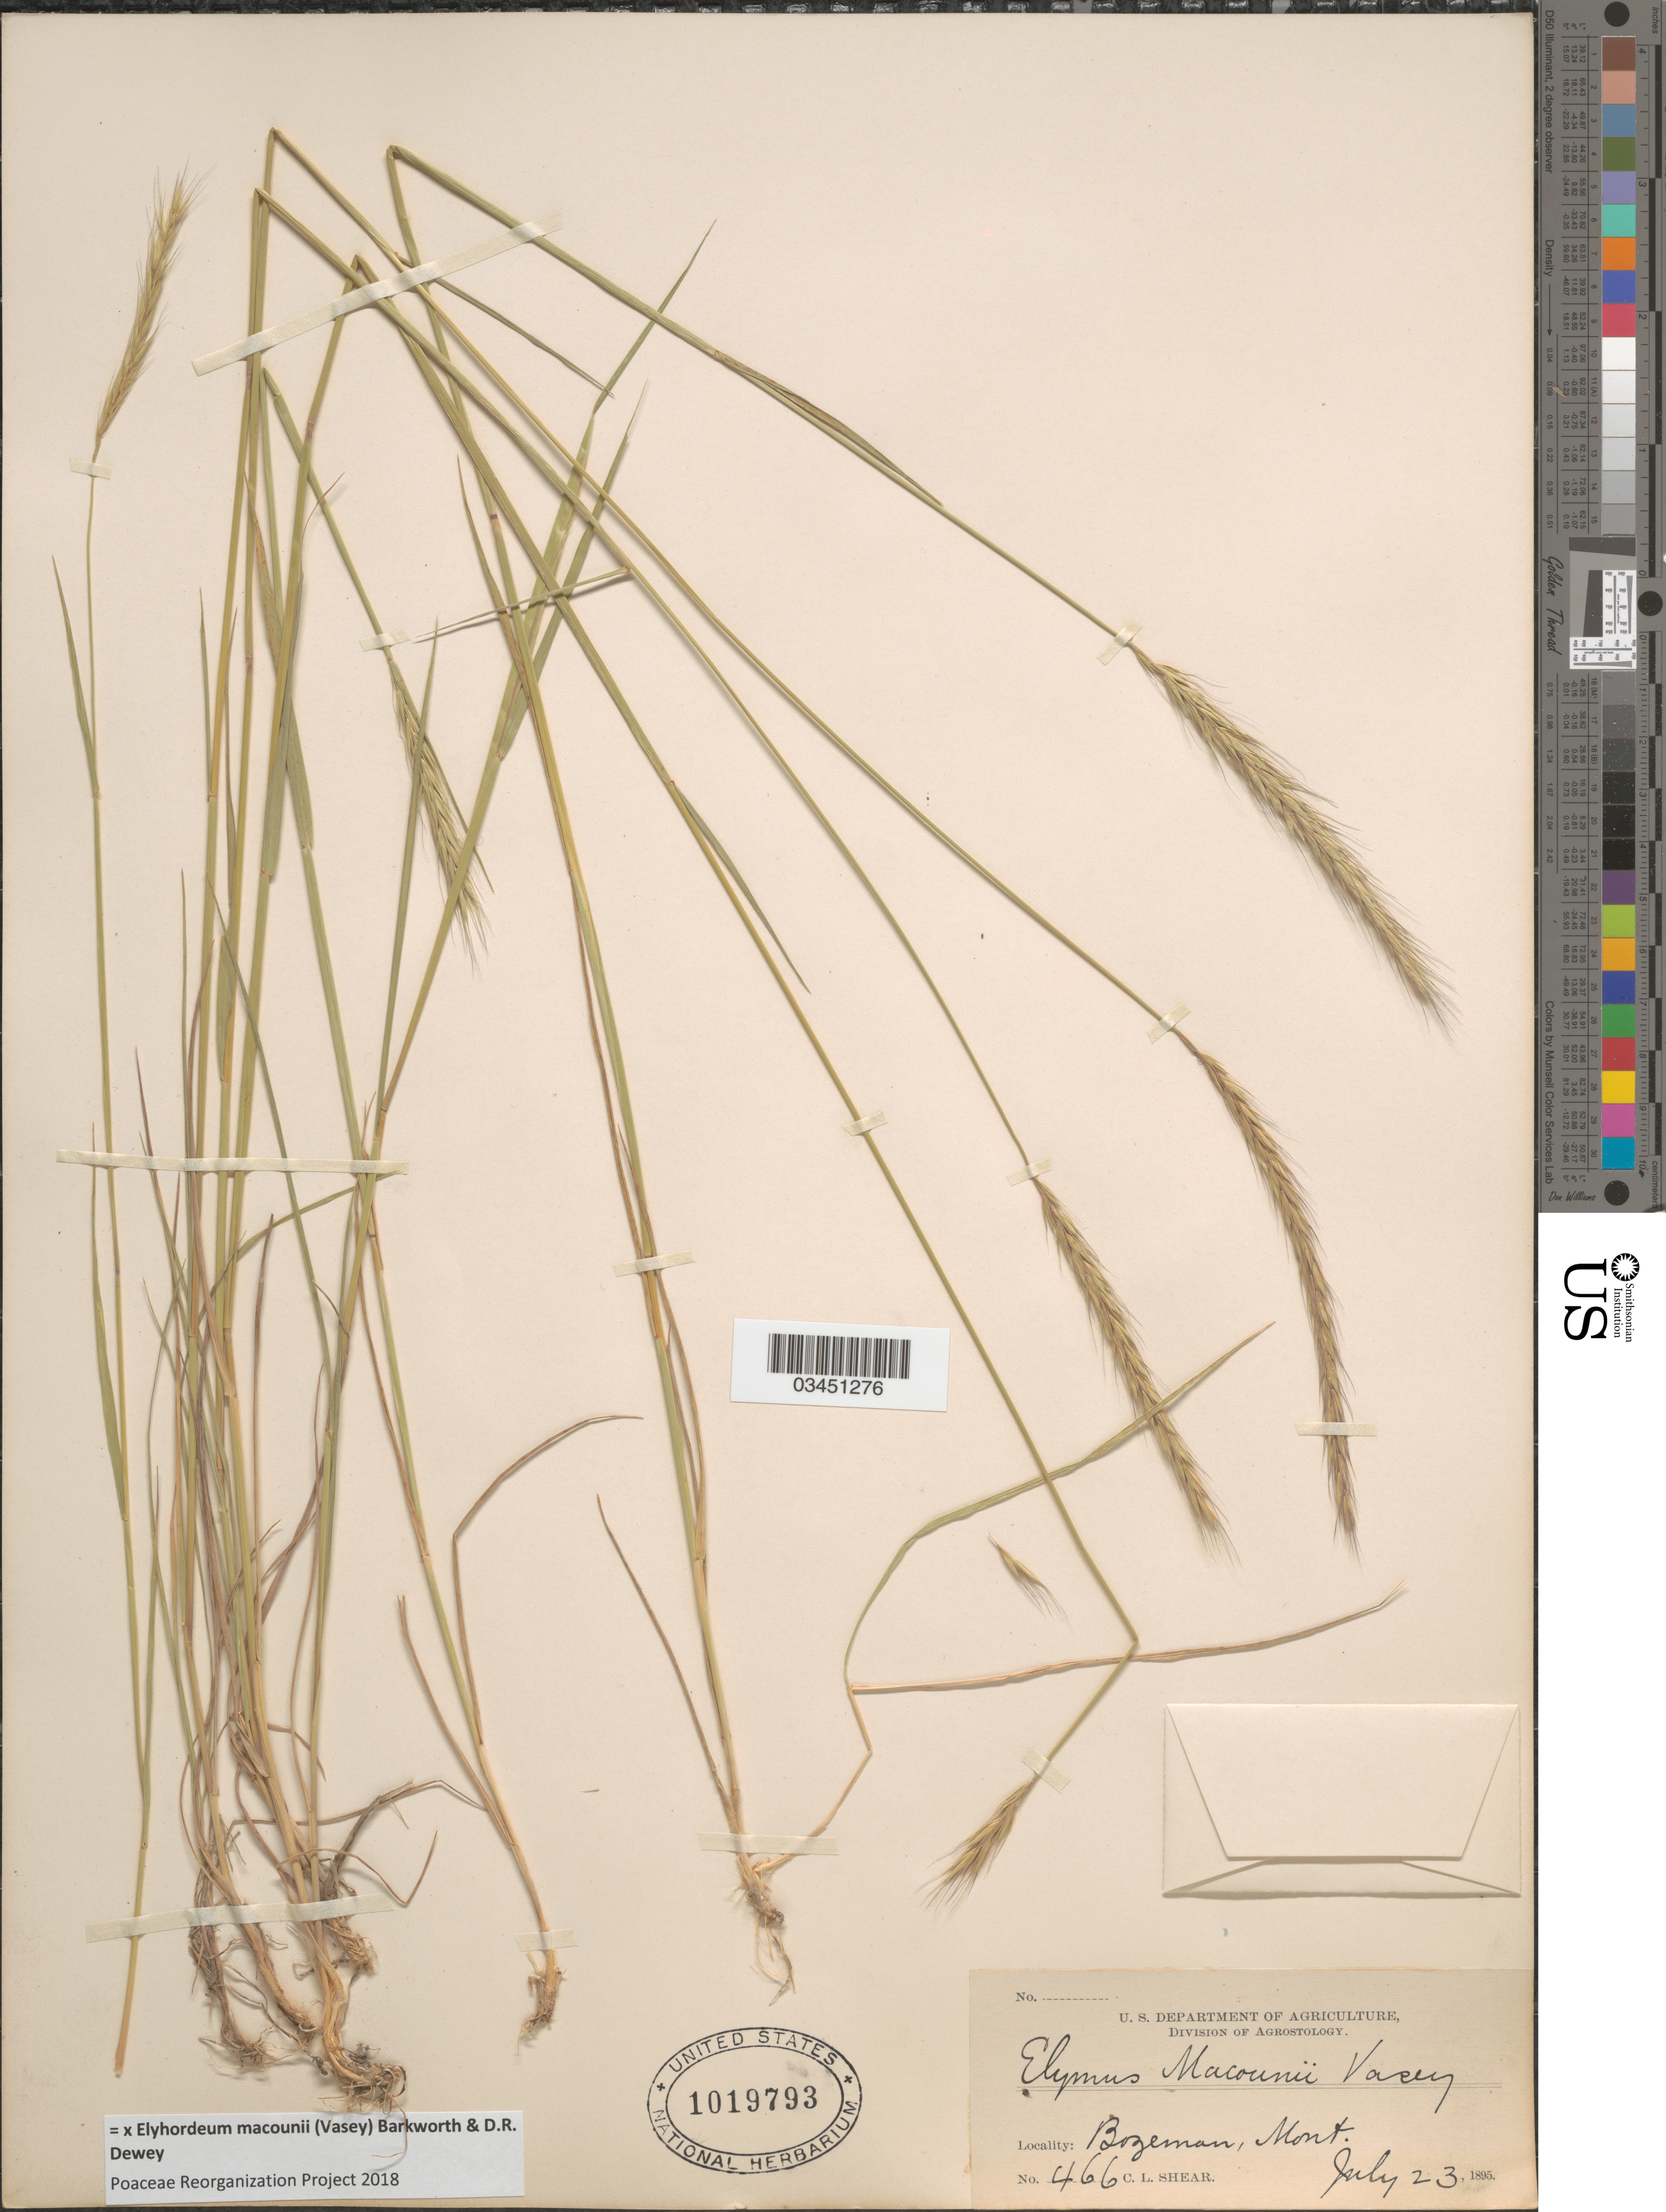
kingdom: Plantae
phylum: Tracheophyta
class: Liliopsida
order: Poales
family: Poaceae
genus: Elyhordeum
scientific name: x Elyhordeum macounii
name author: (Vasey) Barkworth & Dewey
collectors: C. L. Shear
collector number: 466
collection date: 1895-07-23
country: United States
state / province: Montana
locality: Bozeman.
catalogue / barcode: US 1019793